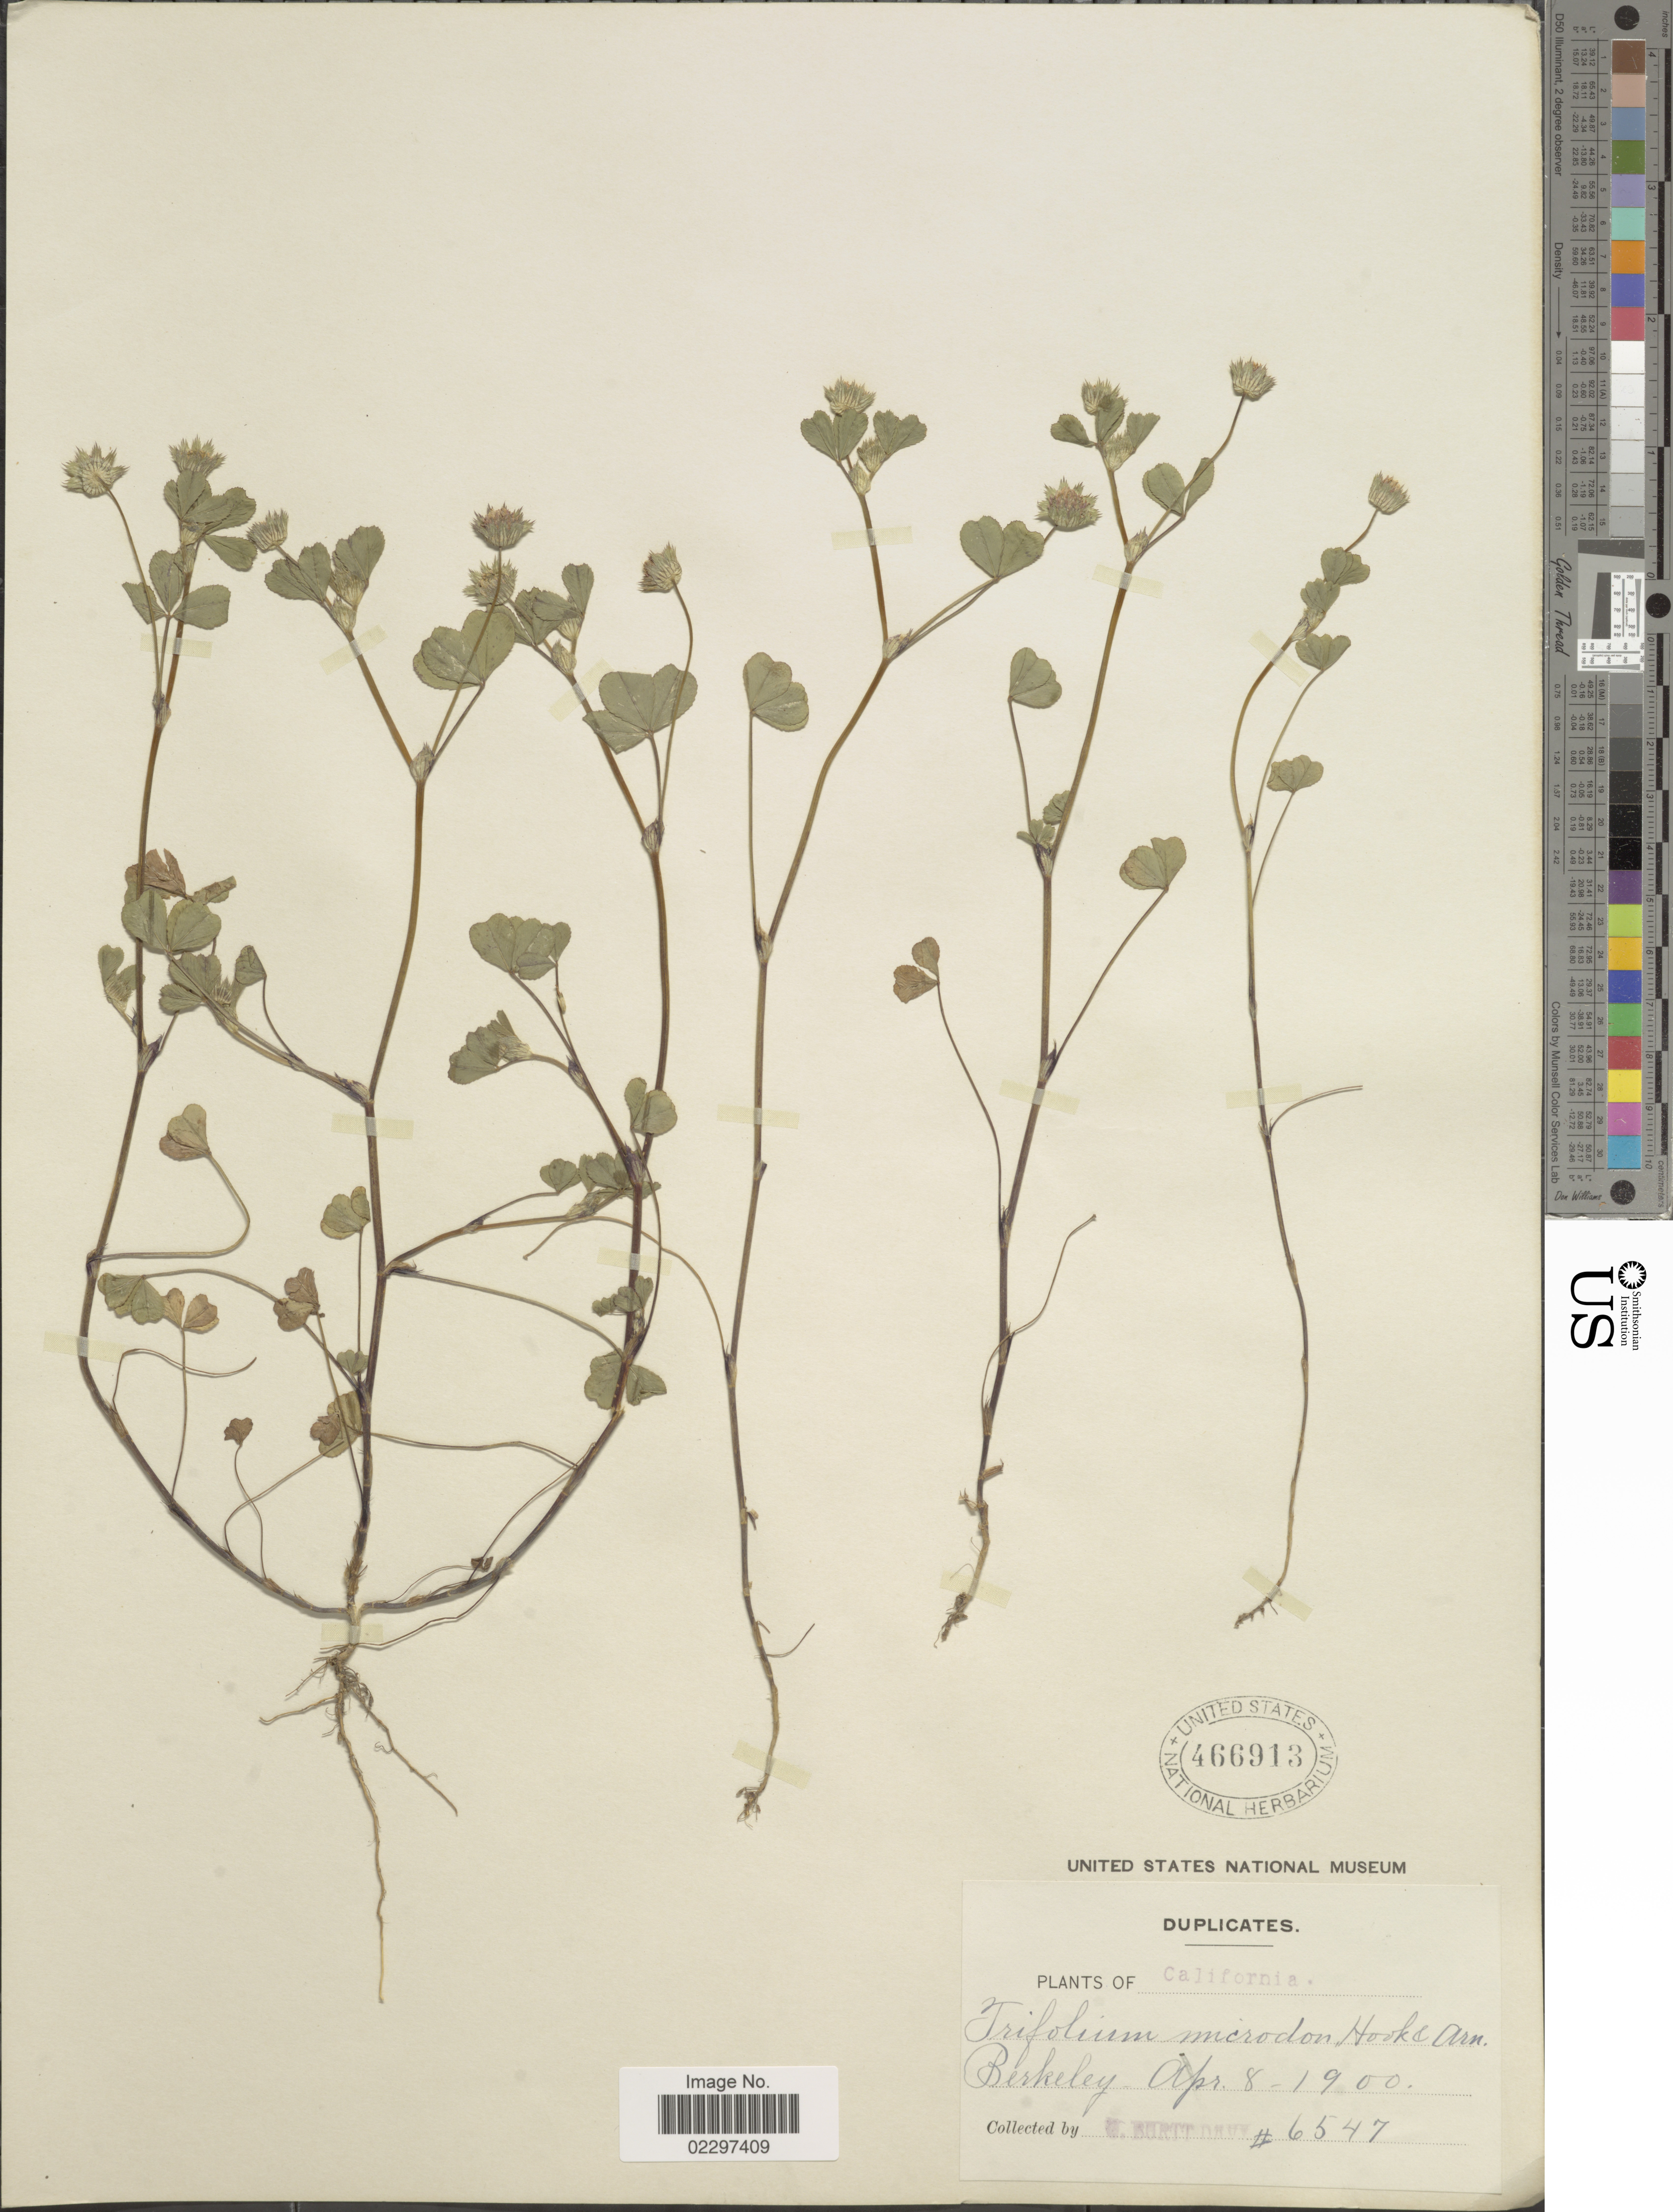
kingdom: Plantae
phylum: Tracheophyta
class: Magnoliopsida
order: Fabales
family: Fabaceae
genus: Trifolium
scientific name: Trifolium microdon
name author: Hook. & Arn.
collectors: J. Burtt Davy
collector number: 6547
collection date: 1900-04-08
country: United States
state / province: California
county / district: Alameda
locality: Berkeley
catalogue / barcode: US 466913